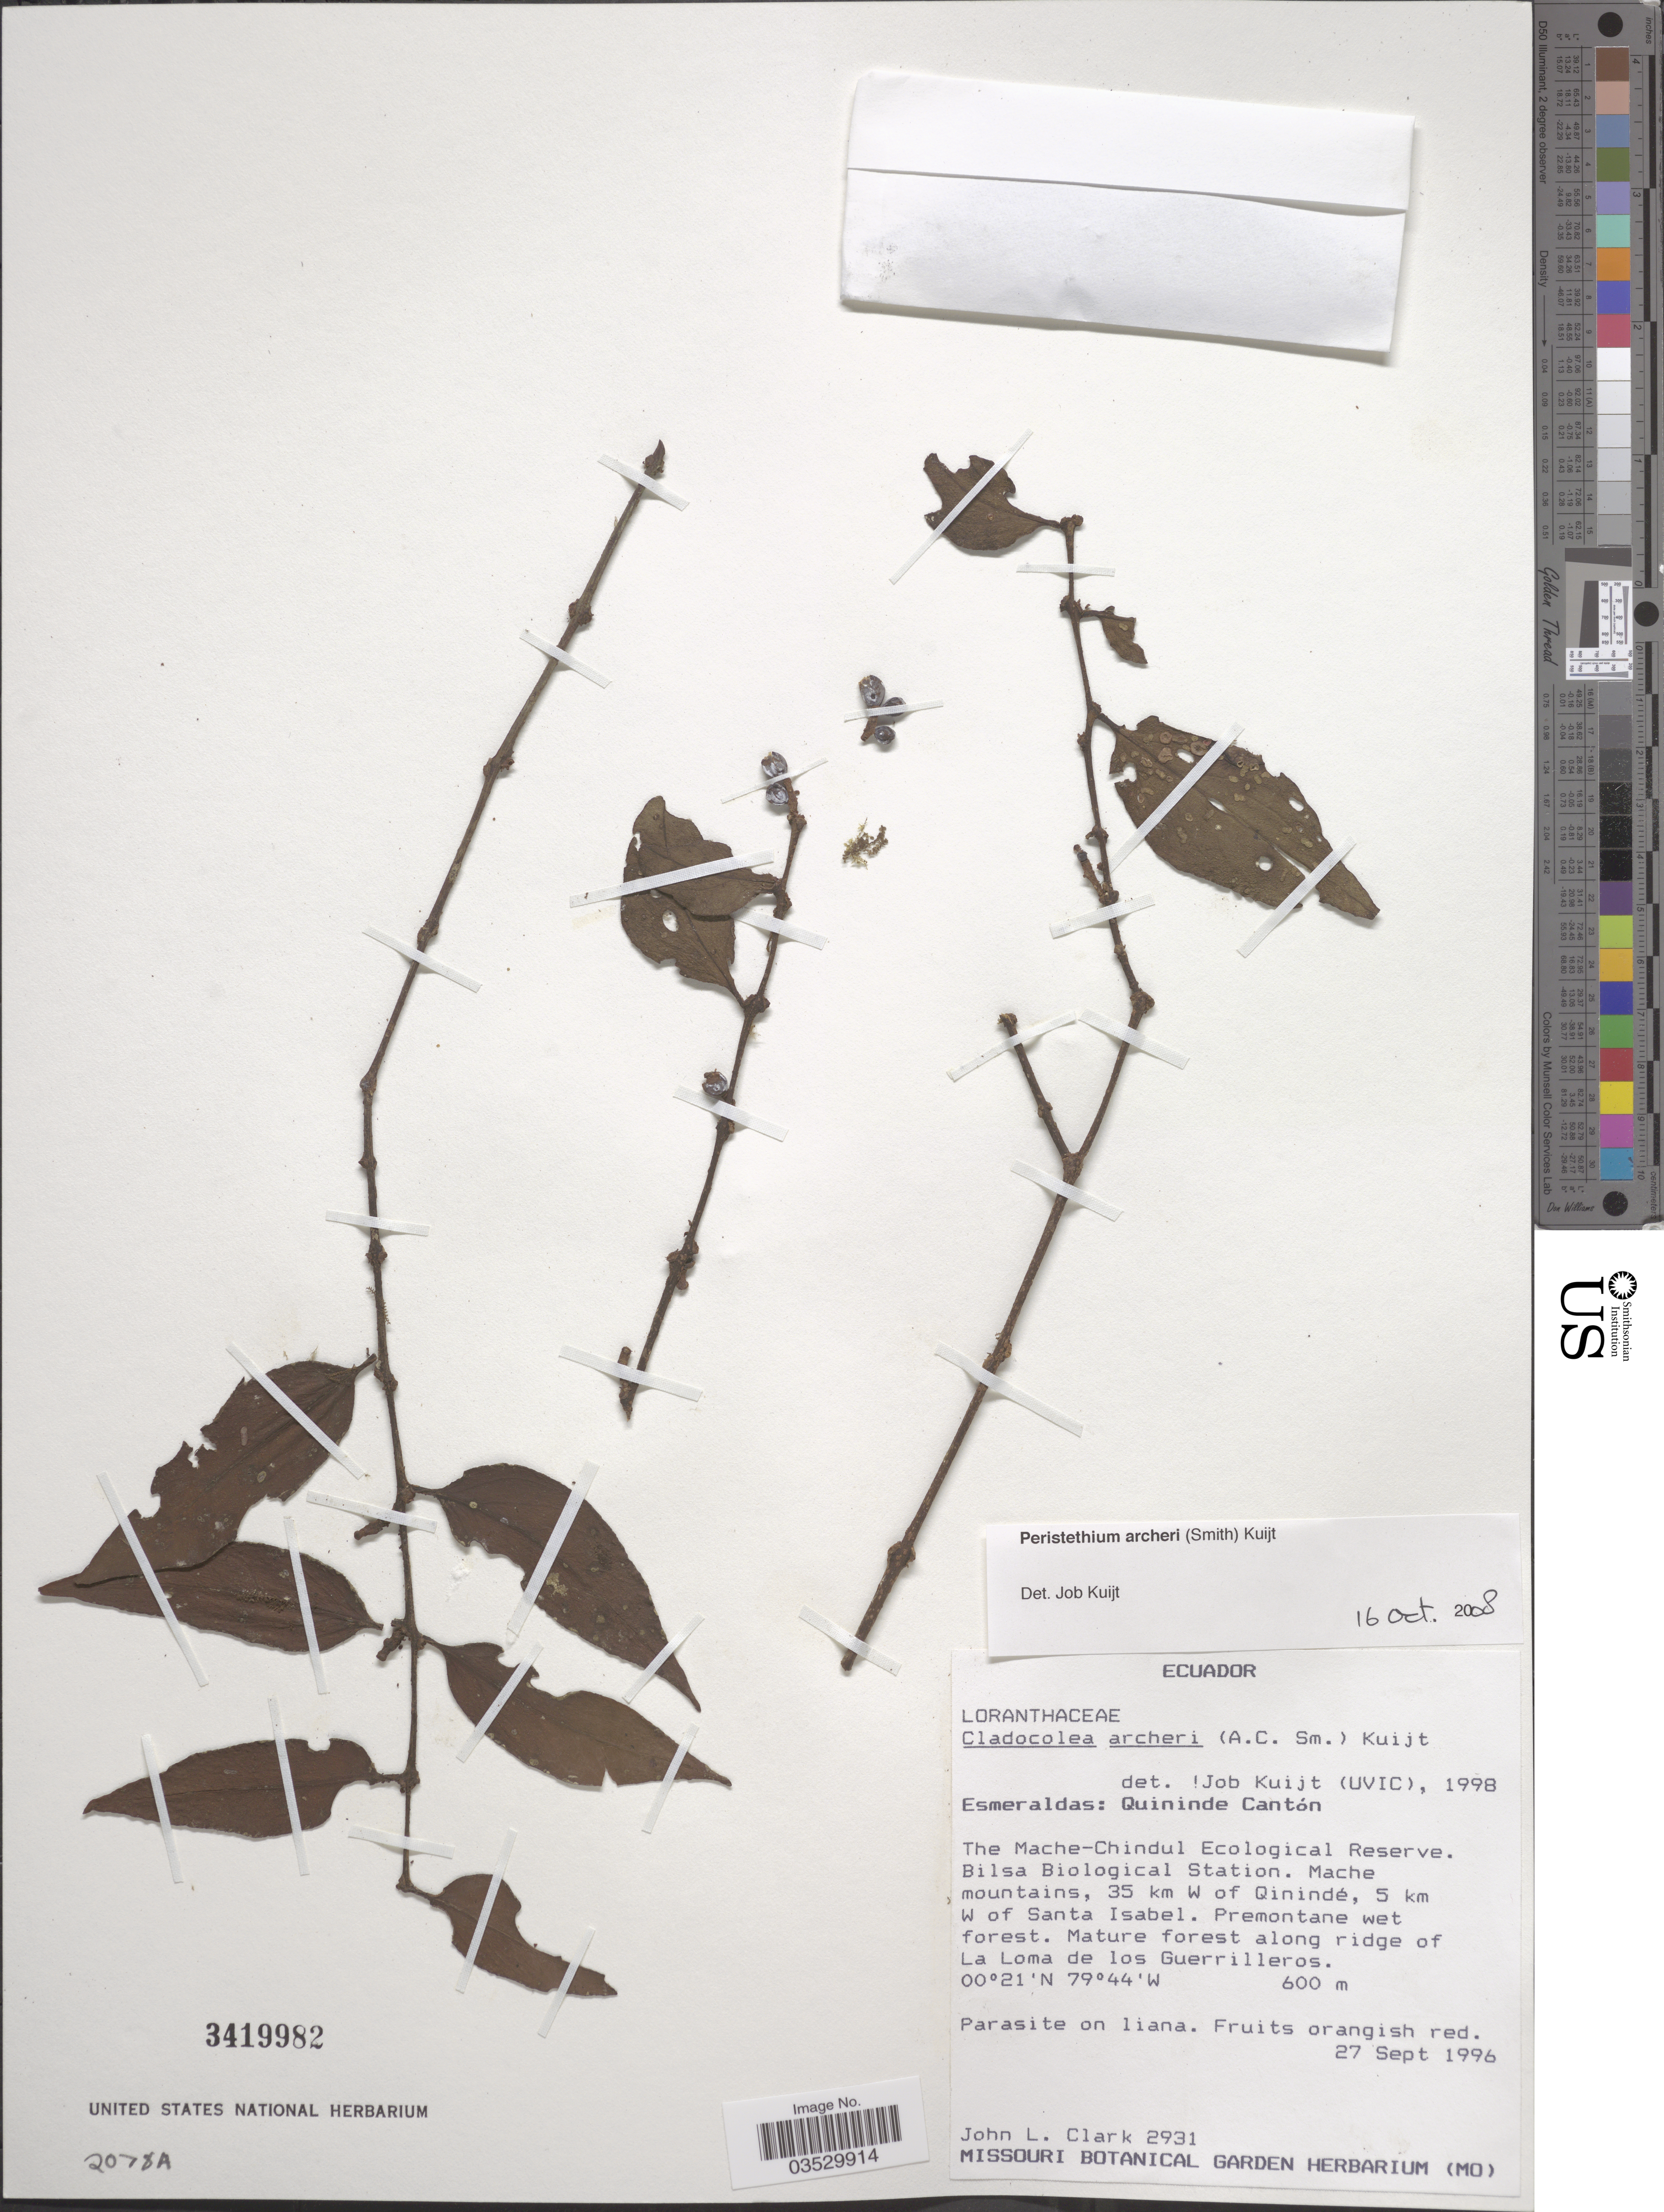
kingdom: Plantae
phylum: Tracheophyta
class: Magnoliopsida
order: Santalales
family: Loranthaceae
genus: Peristethium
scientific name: Peristethium archeri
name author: (A.C. Sm.) Kuijt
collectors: J. L. Clark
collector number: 2931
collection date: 1996-09-27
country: Ecuador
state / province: Esmeraldas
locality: Quininde Cantón. The Mache-Chindul Ecological Reserve. Bilsa Biological Station. Mache mountains, 35 km W of Qinindé, 5 km W of Santa Isabel. Mature forest along ridge of La Loma de los Guerrilleros.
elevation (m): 600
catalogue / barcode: US 3419982